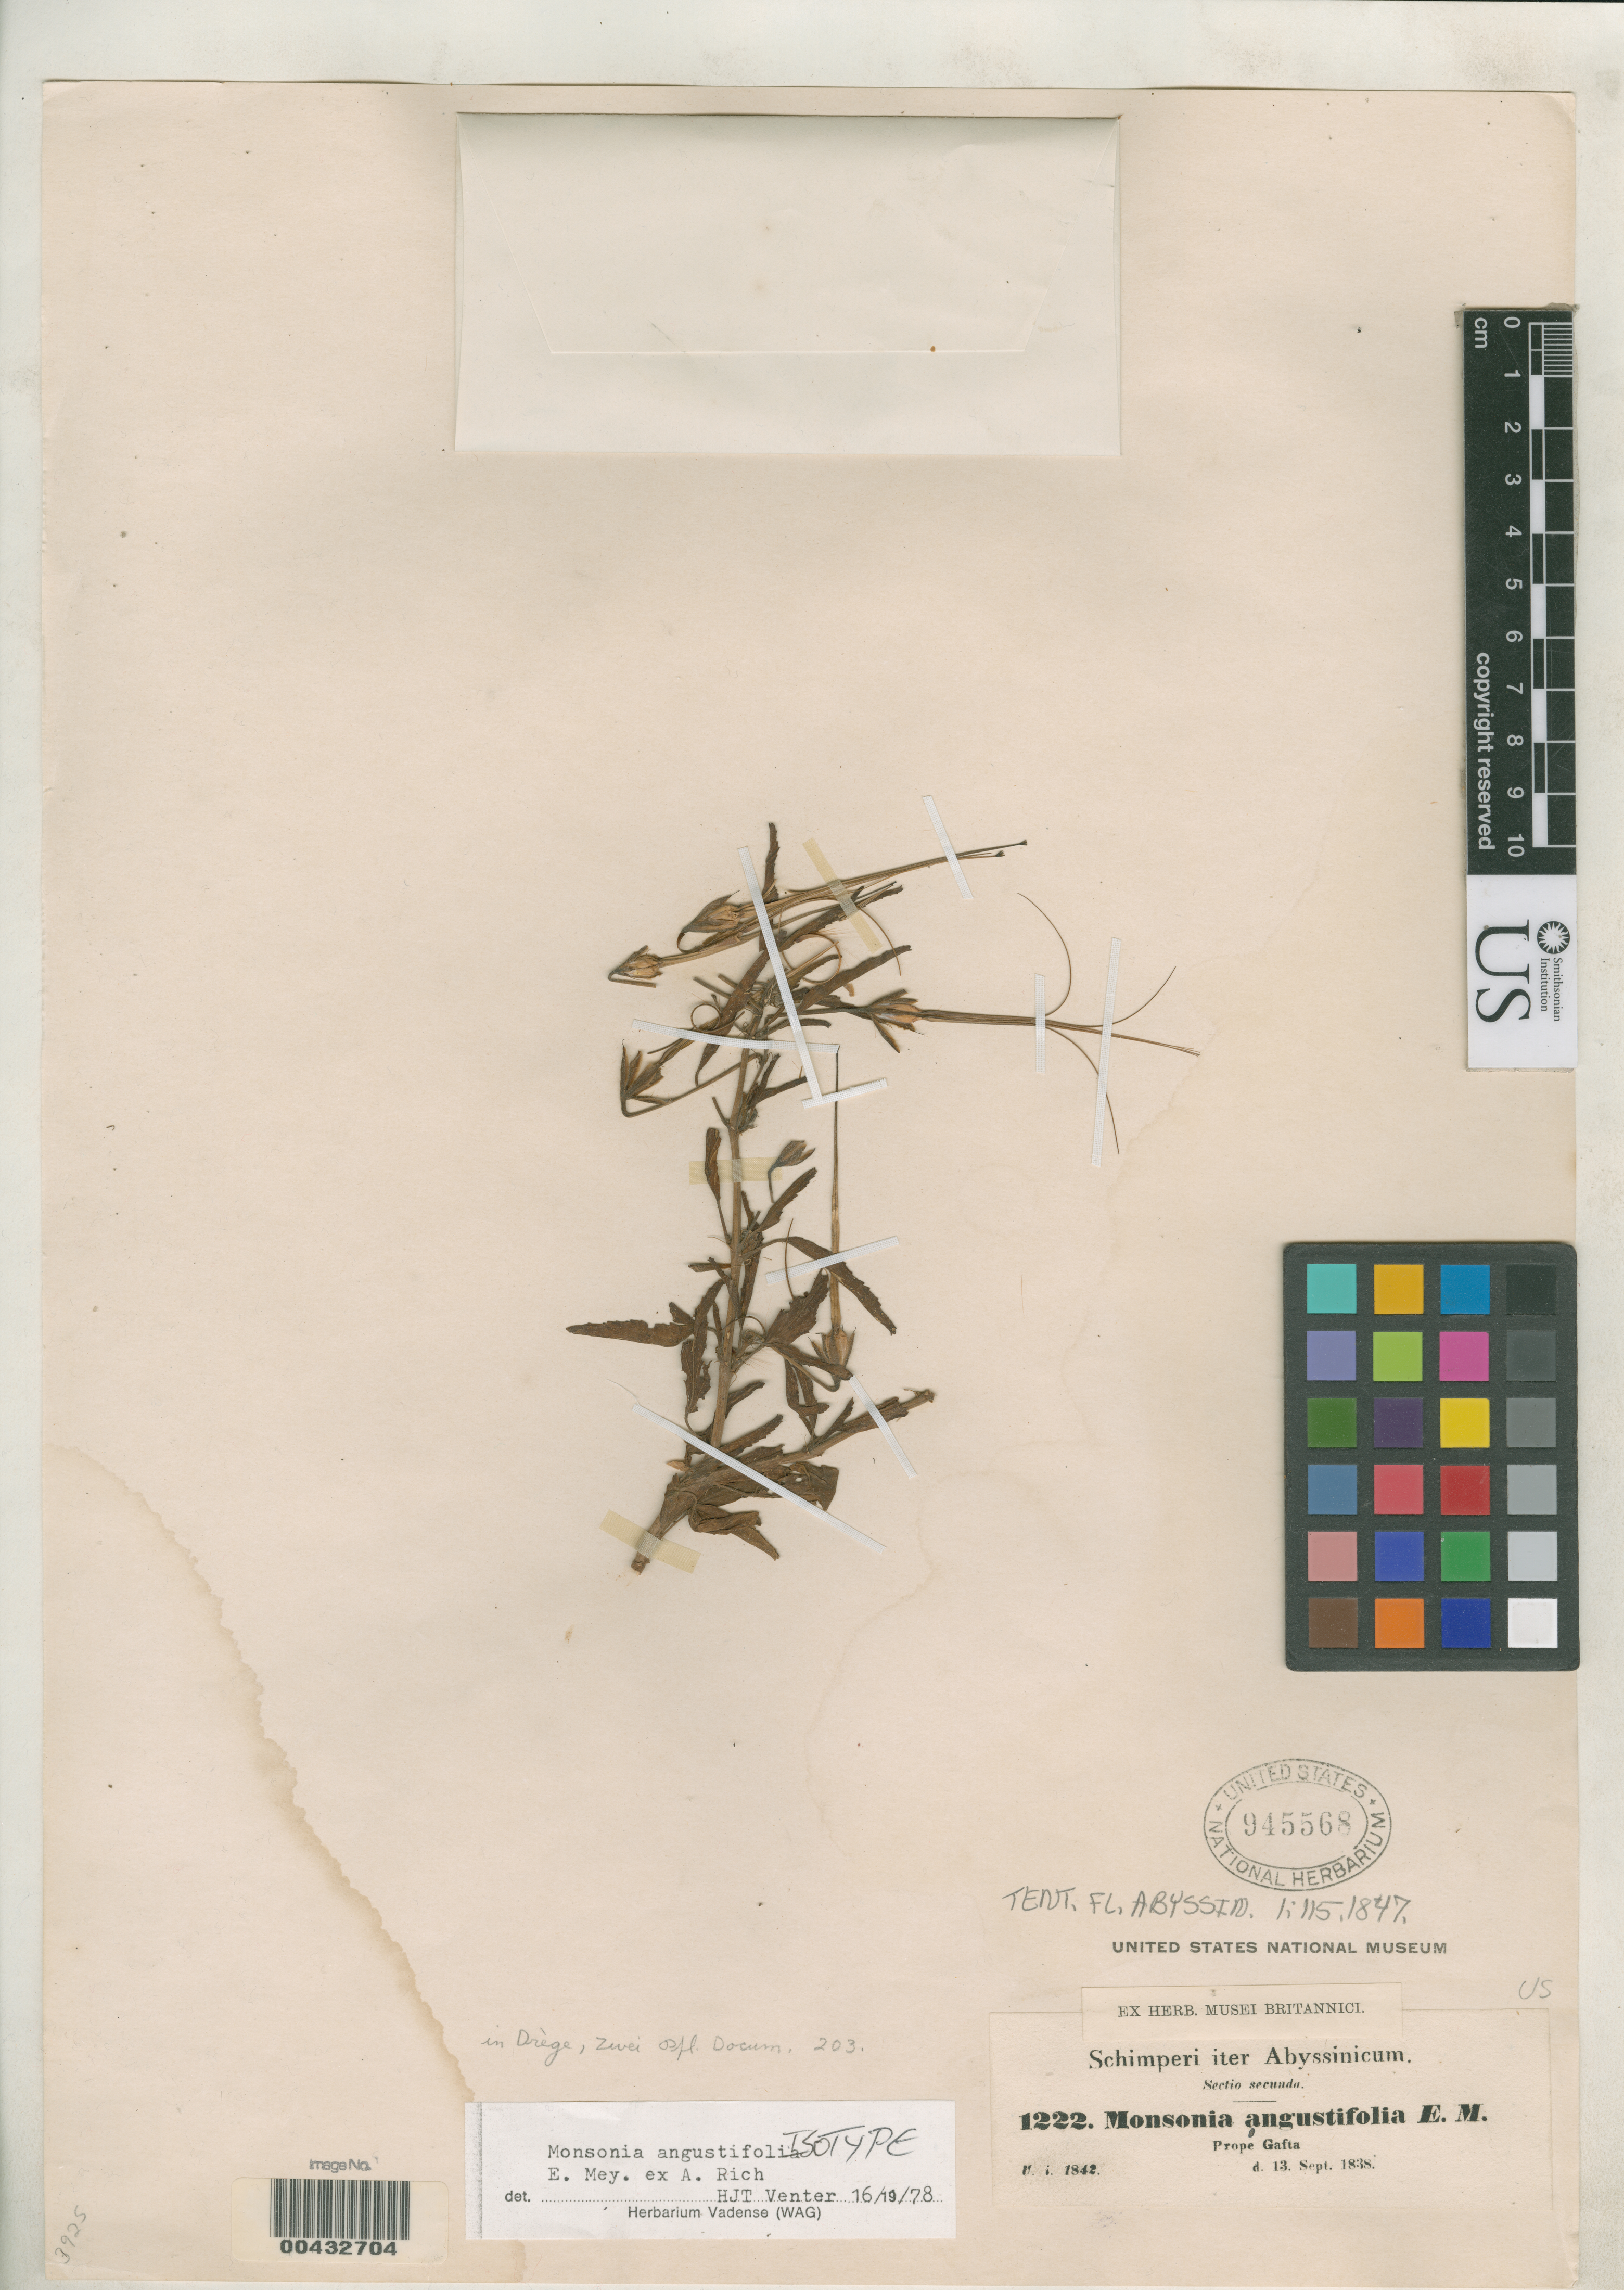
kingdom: Plantae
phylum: Tracheophyta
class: Magnoliopsida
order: Geraniales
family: Geraniaceae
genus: Monsonia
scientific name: Monsonia angustifolia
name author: E. Mey. ex A. Rich.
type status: Isotype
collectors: G. W. Schimper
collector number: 1222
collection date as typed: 13 Sep 1838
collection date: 1838-09-13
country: Ethiopia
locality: Prope Gafta.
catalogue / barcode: US 945568